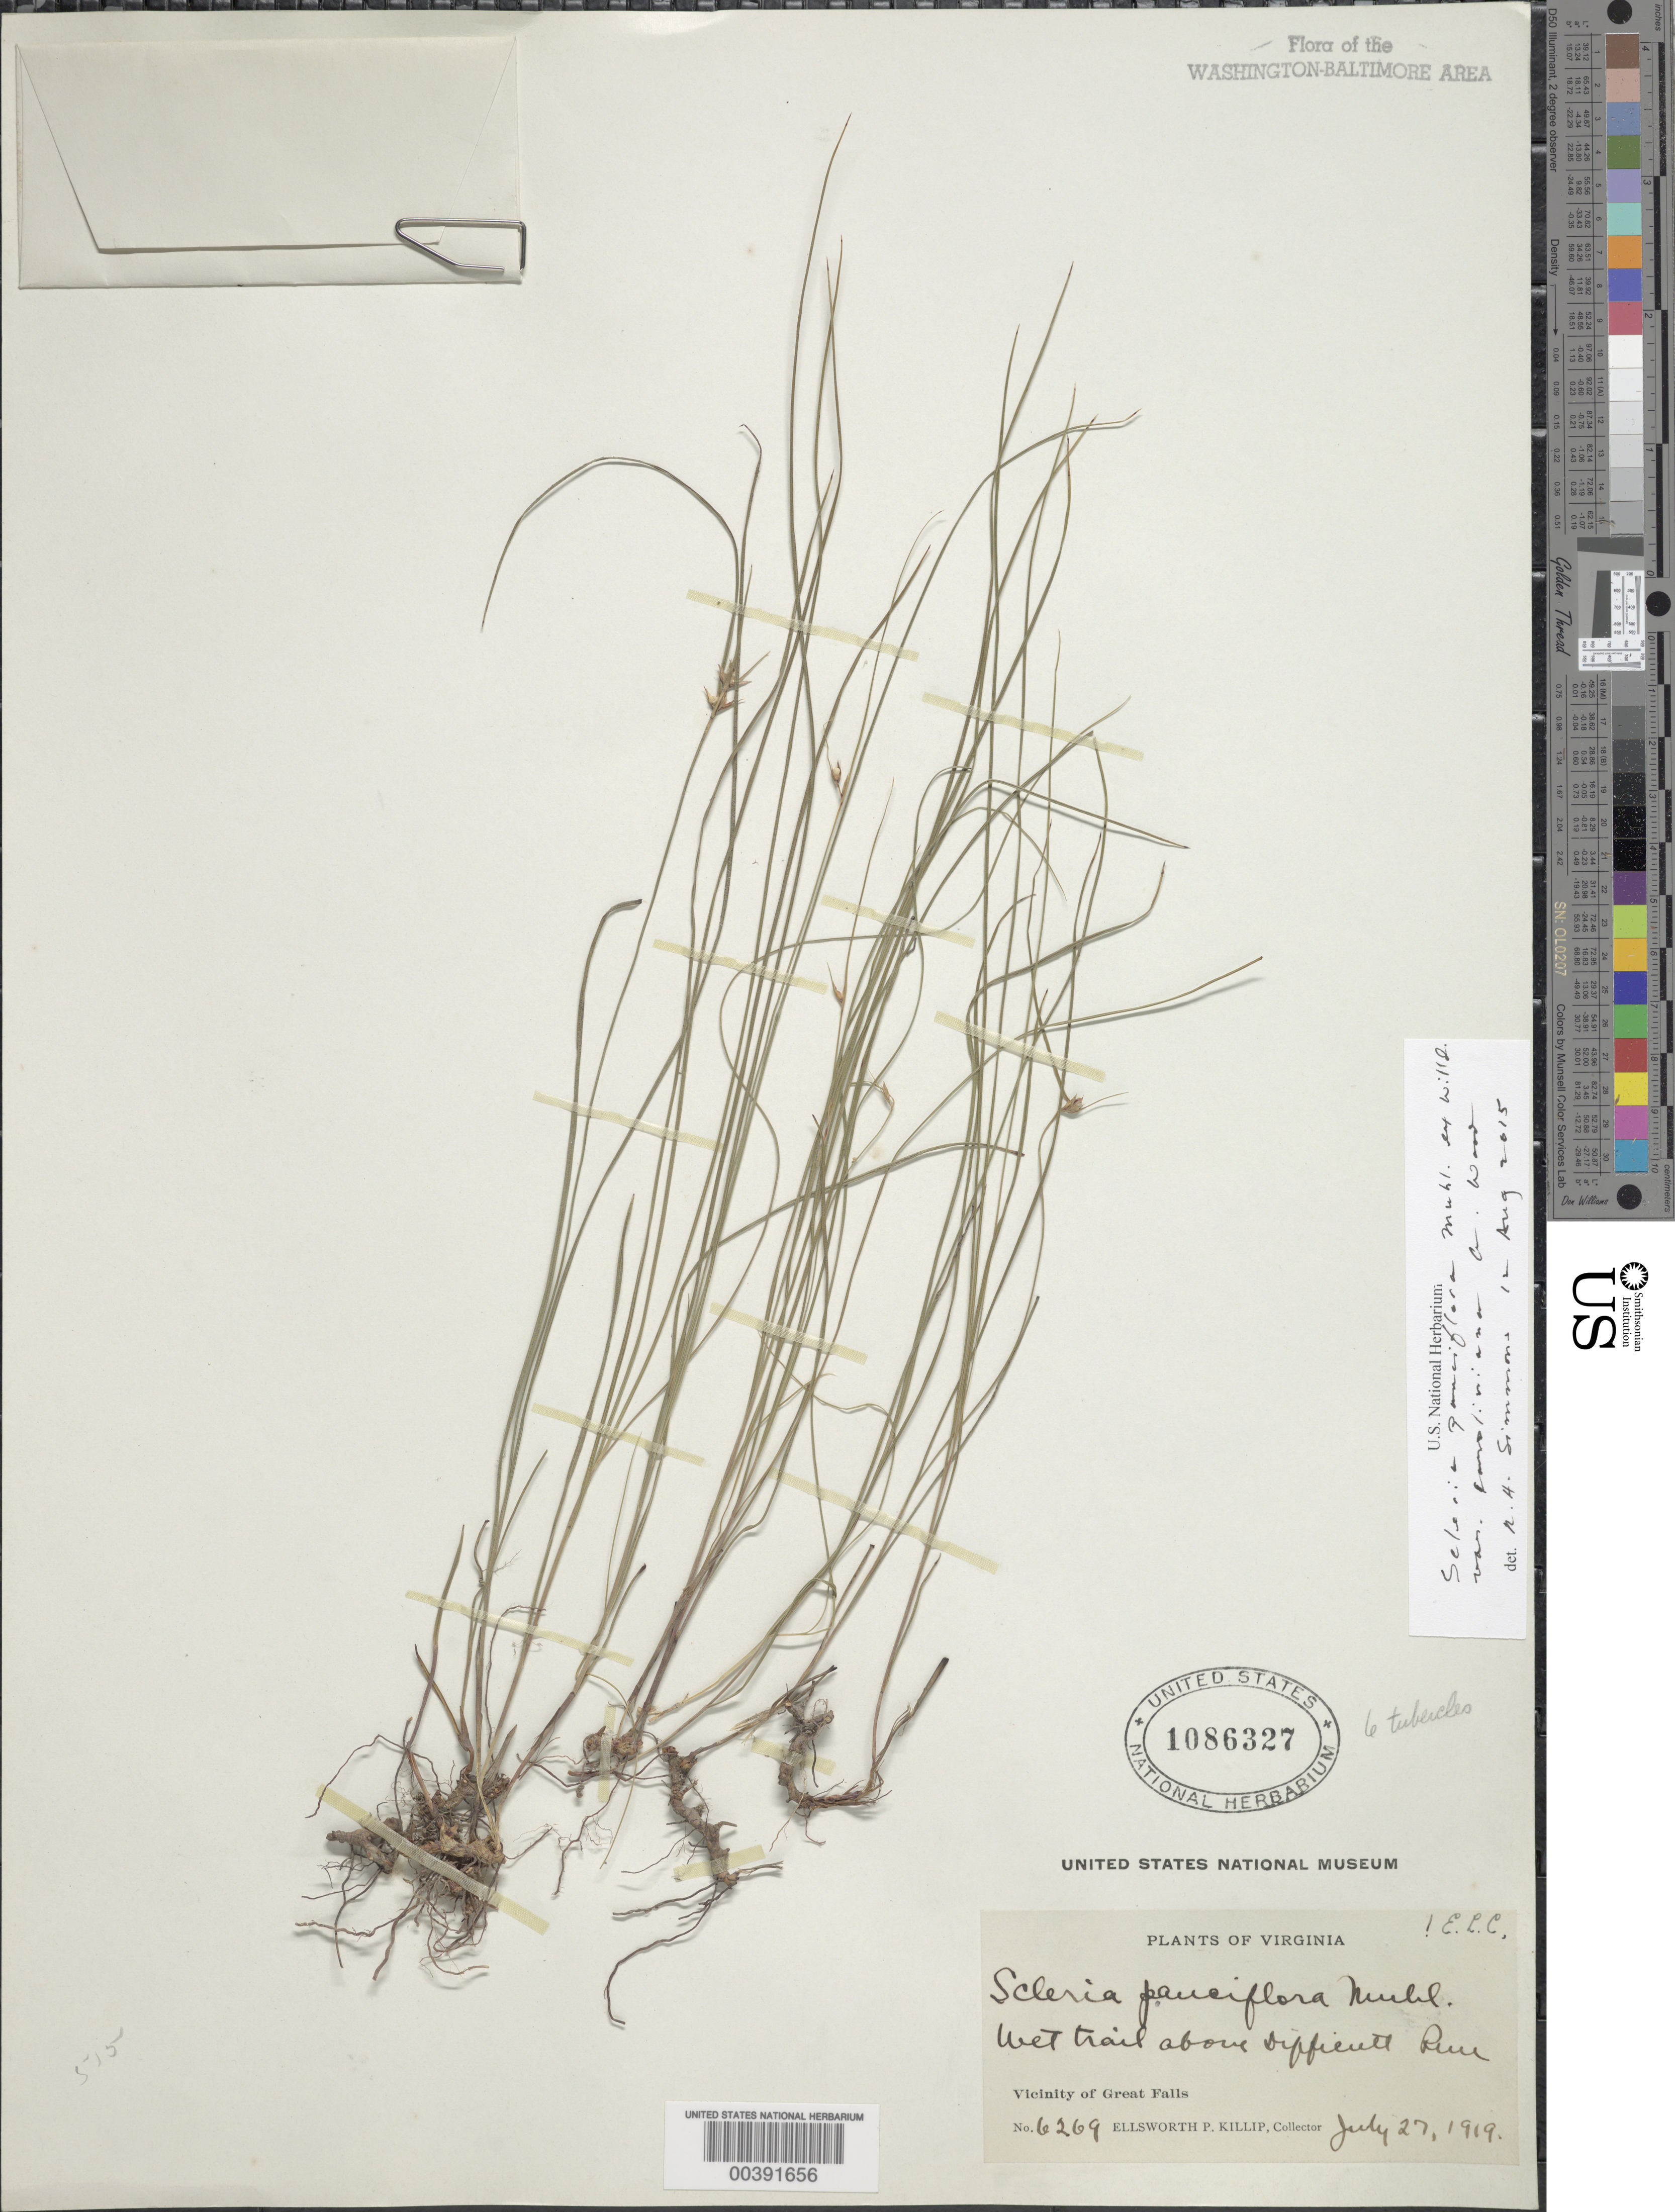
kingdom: Plantae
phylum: Tracheophyta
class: Liliopsida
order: Poales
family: Cyperaceae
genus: Scleria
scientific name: Scleria pauciflora var. caroliniana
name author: (Willd.) Alph. Wood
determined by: Simmons, R. H., (UNITED STATES)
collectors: E. P. Killip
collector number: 6269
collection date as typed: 27 Jul 1919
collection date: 1919-07-27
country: United States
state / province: Virginia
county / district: Fairfax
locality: Above Difficult Run vicinity of Great Falls C. & O. Canal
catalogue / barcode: US 1086327